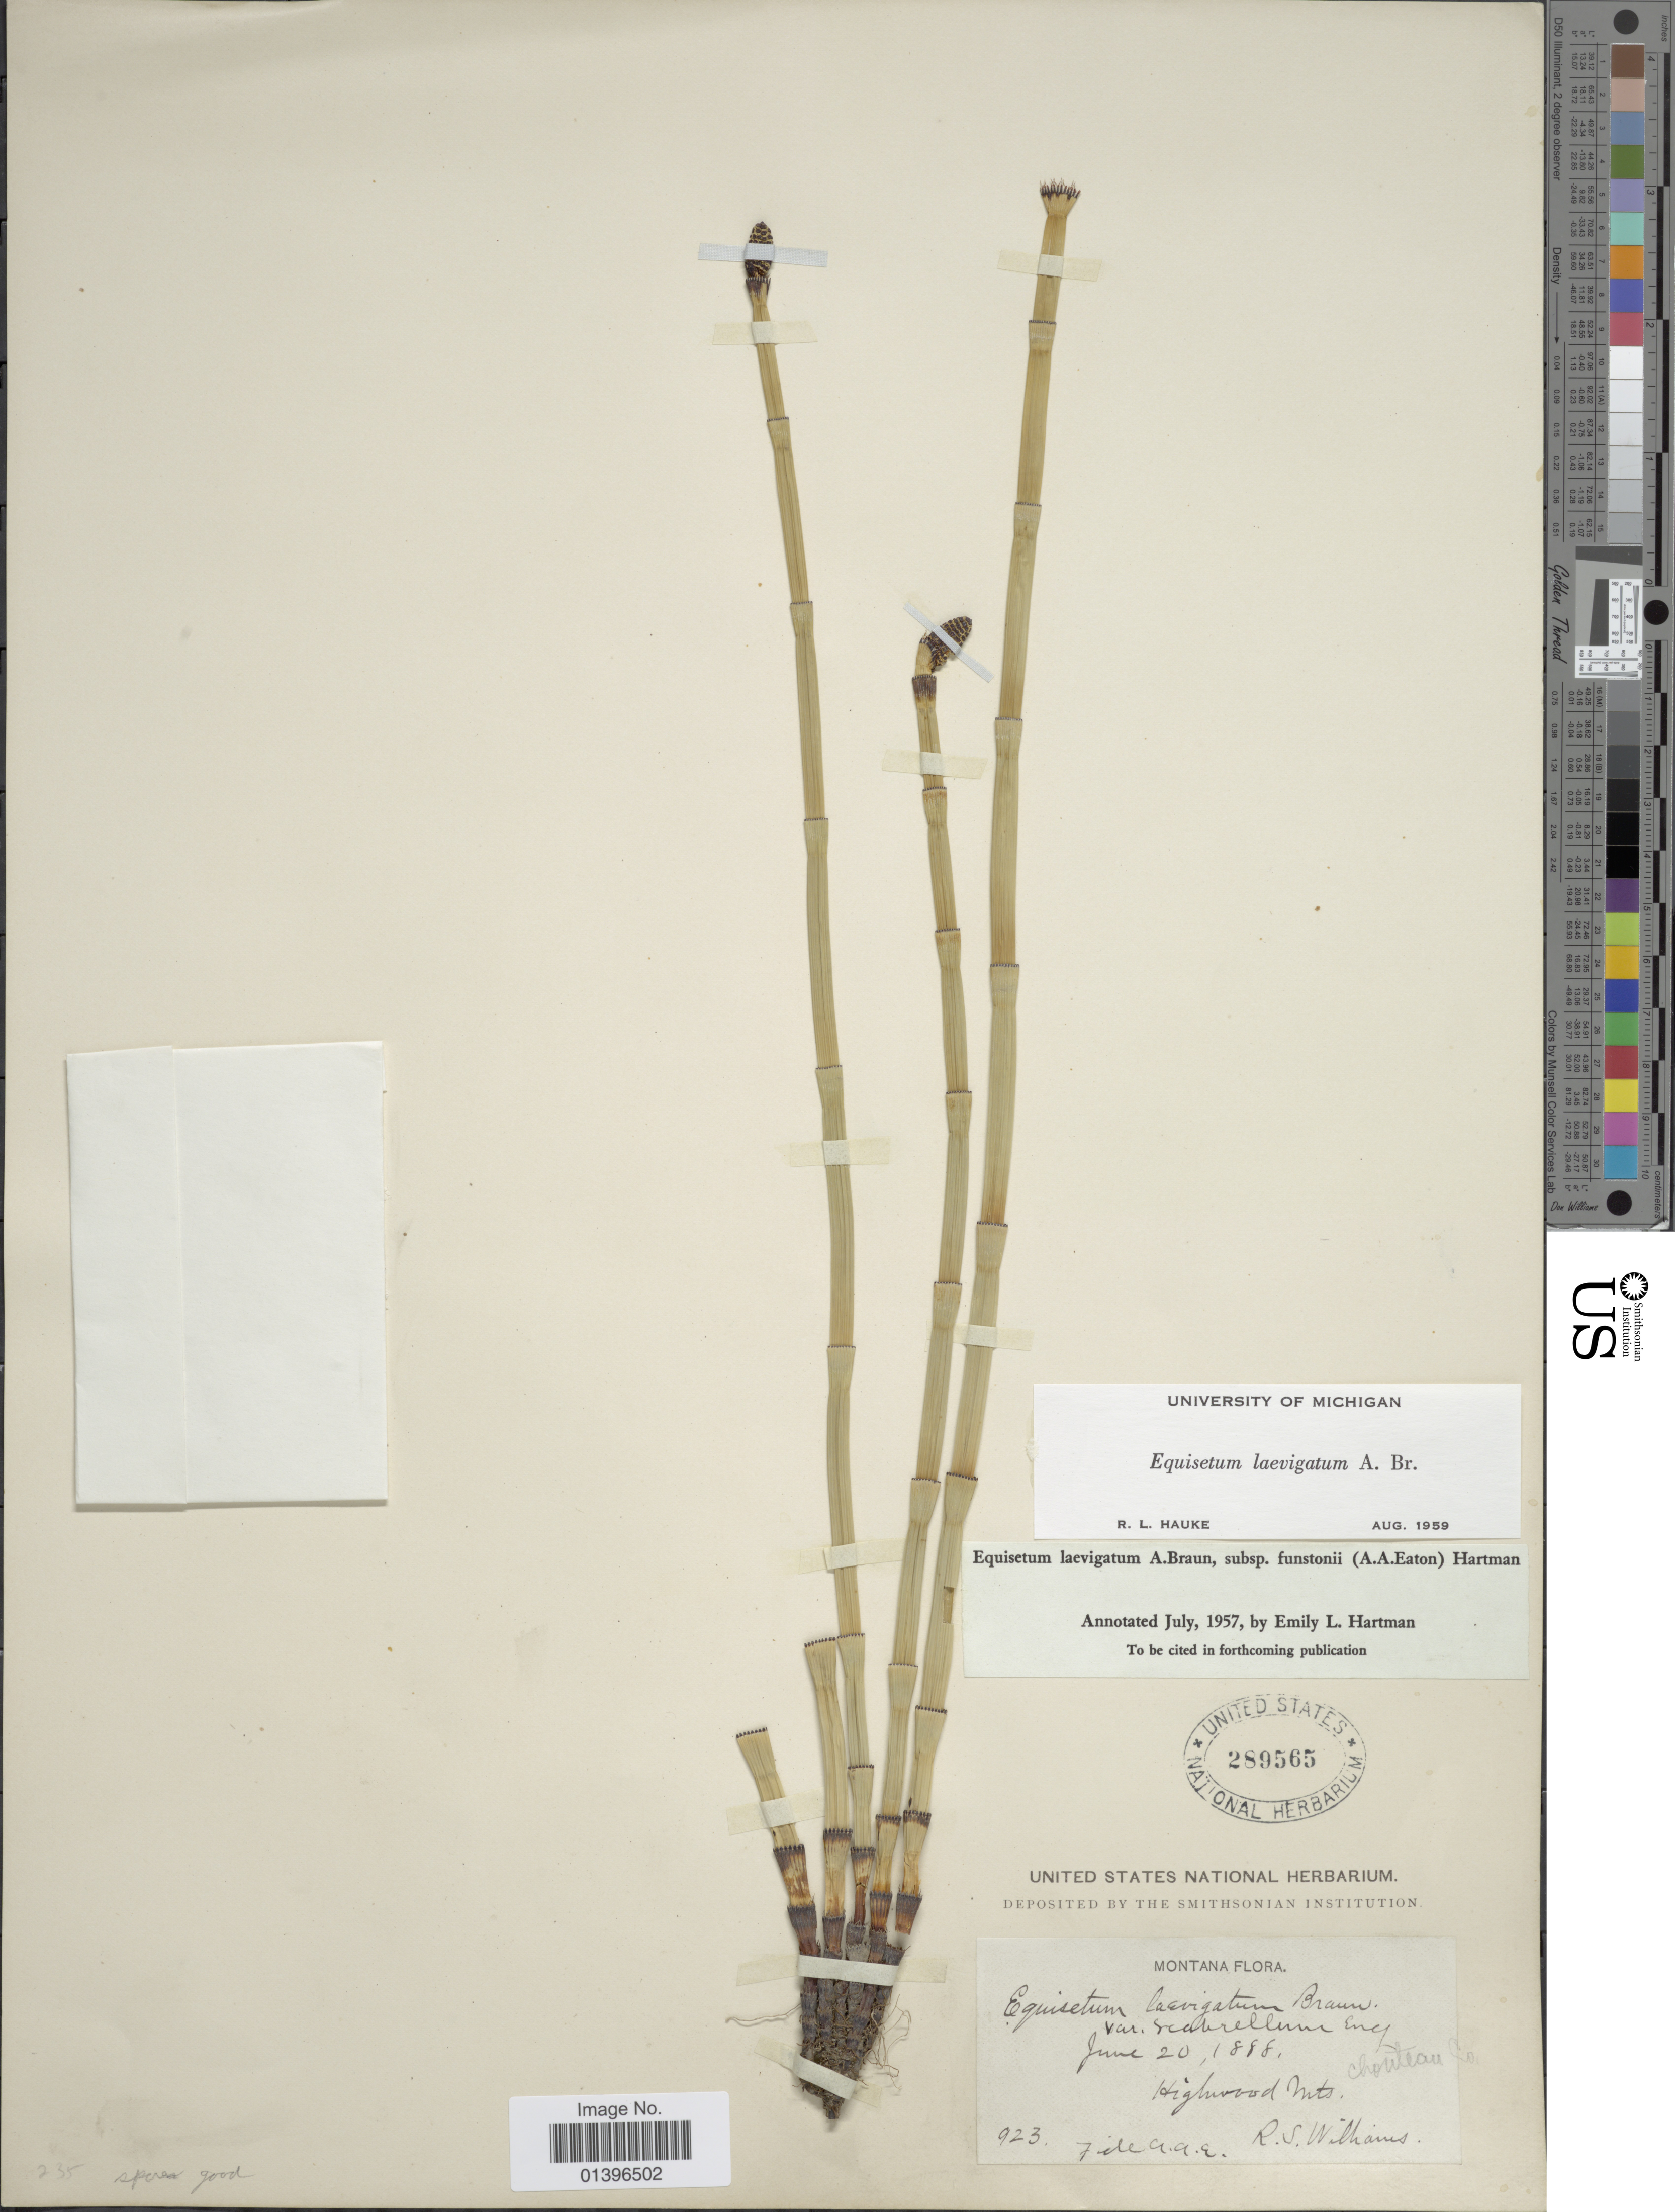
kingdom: Plantae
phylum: Tracheophyta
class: Polypodiopsida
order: Equisetales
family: Equisetaceae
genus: Equisetum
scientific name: Equisetum laevigatum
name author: A. Braun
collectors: R. S. Williams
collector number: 923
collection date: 1888-06-20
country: United States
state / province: Montana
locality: Highwood Mts., Chouteau Co.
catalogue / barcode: US 289565